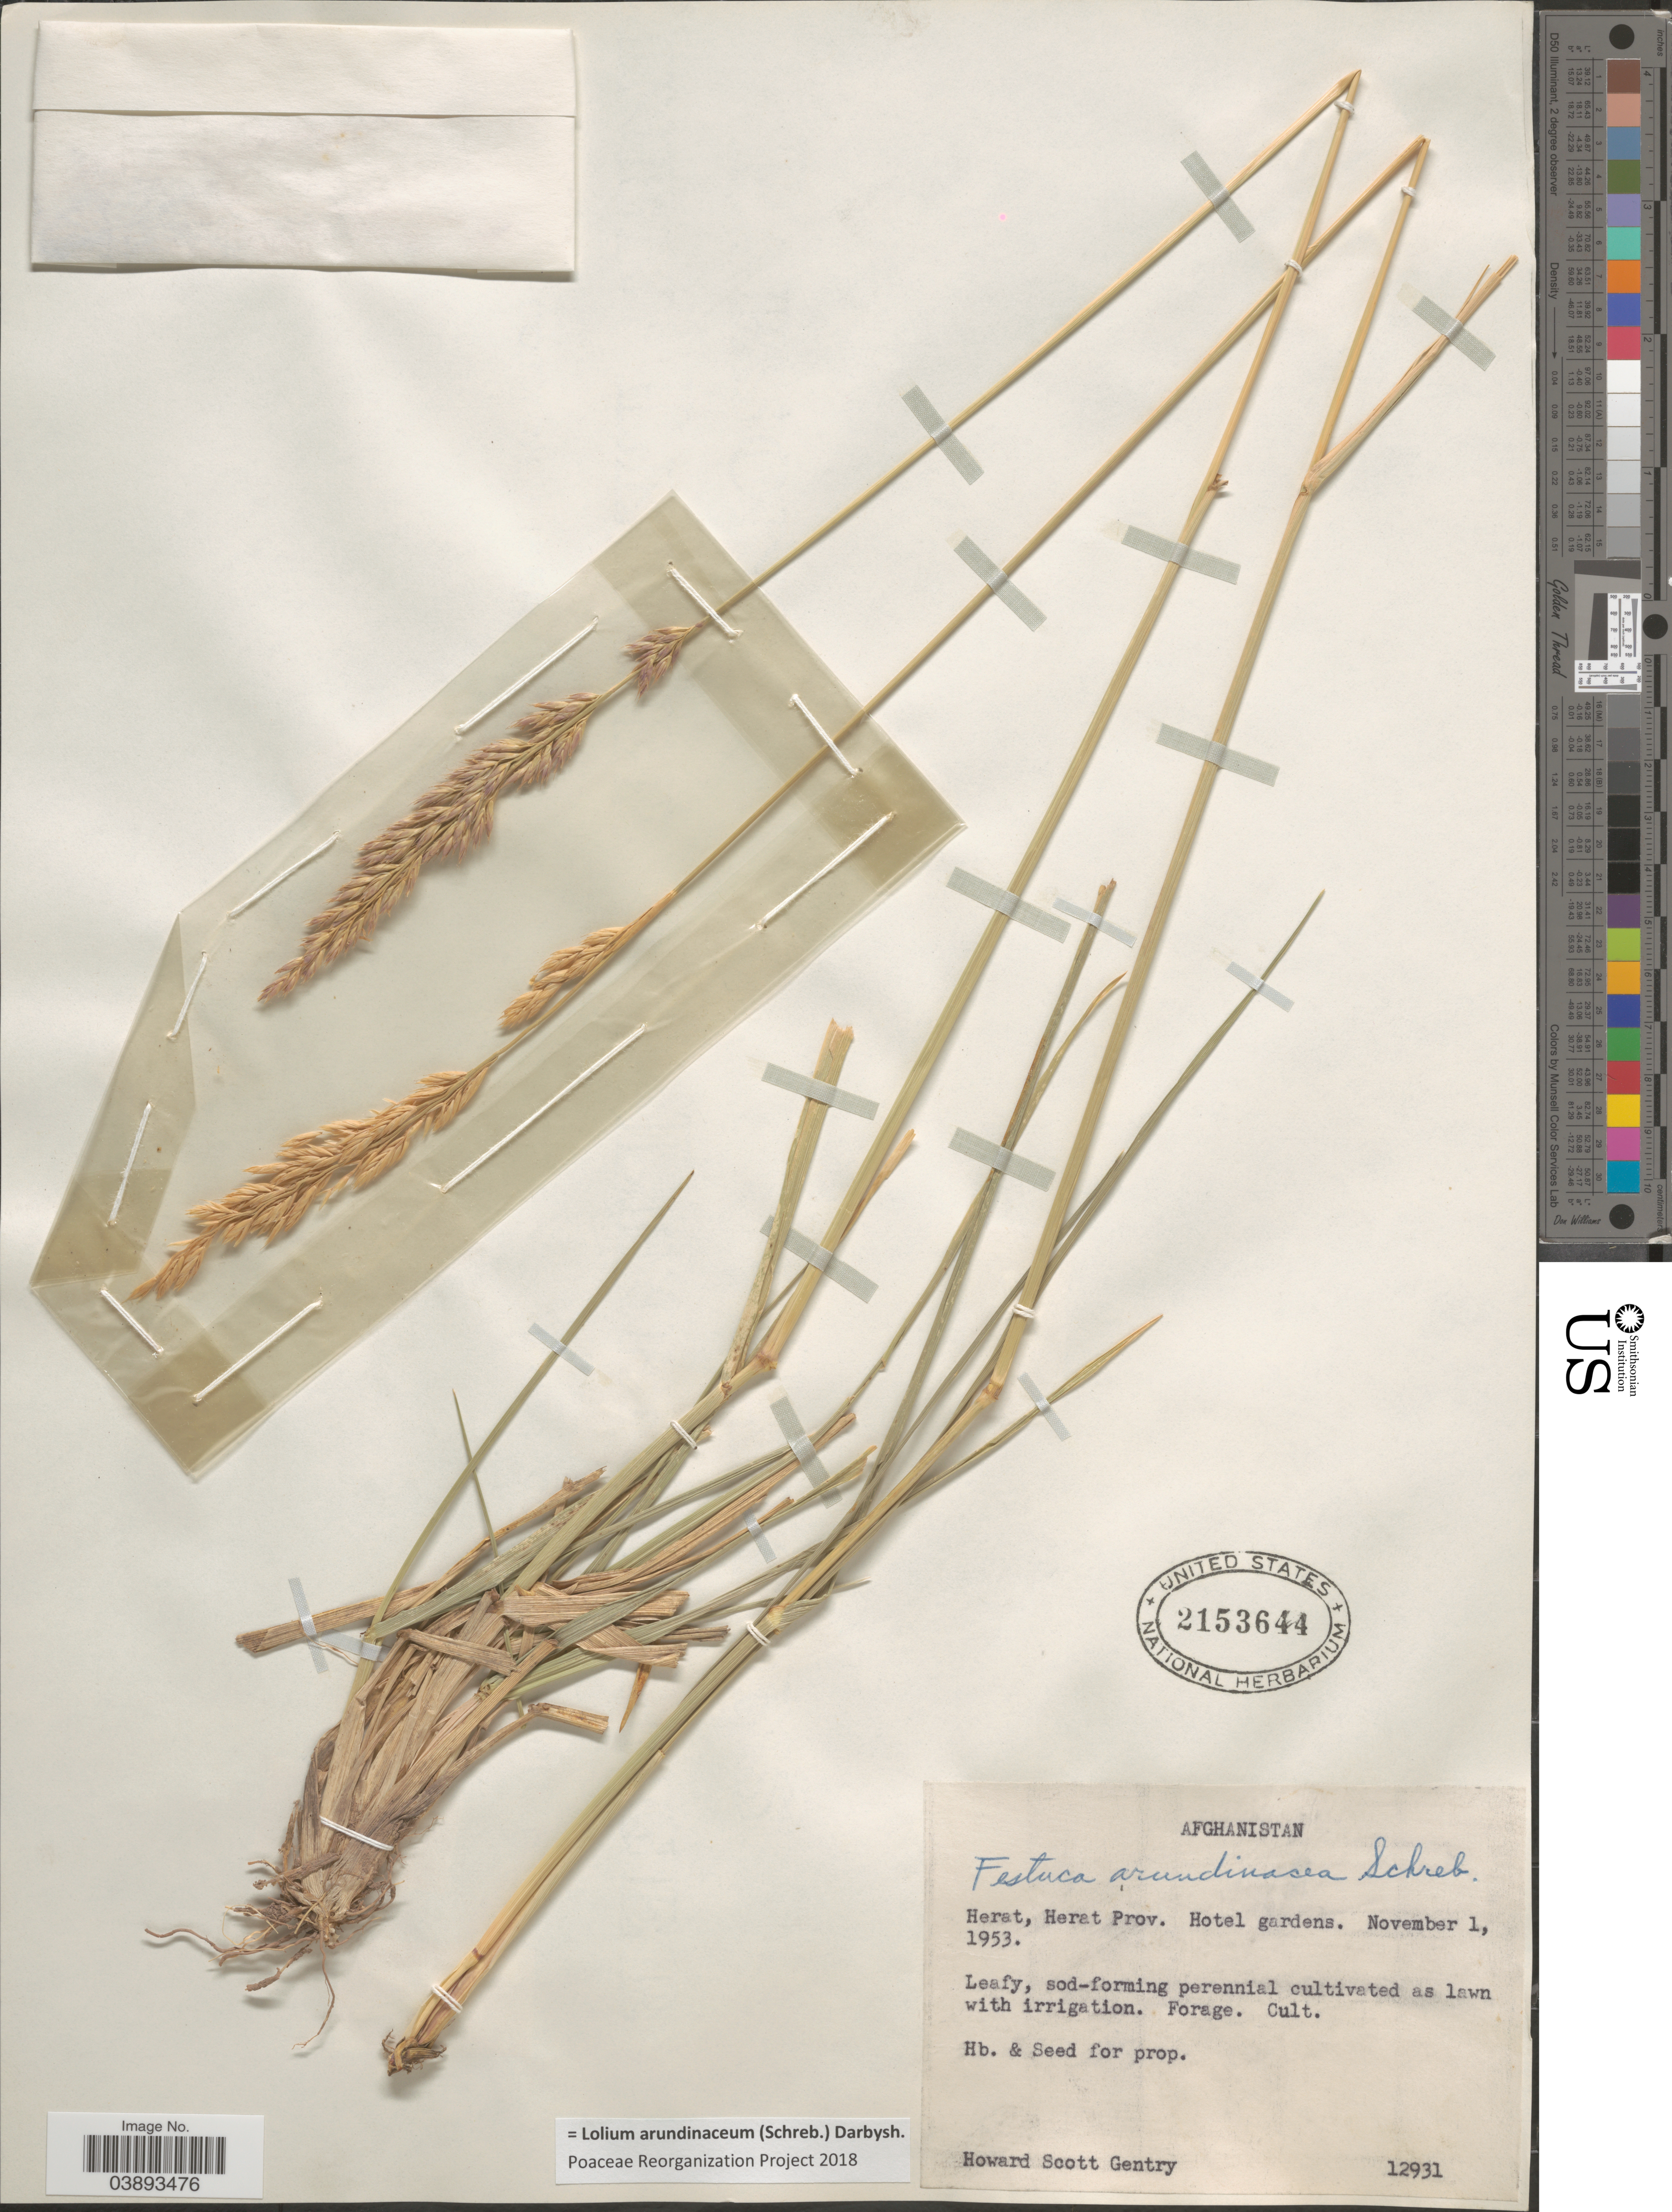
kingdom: Plantae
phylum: Tracheophyta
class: Liliopsida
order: Poales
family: Poaceae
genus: Lolium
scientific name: Lolium arundinaceum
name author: (Schreb.) Darbysh.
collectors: H. S. Gentry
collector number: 12931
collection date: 1953-11-01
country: Afghanistan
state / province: Herat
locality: Herat, Herat Prov. Hotel gardens.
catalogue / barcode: US 2153644